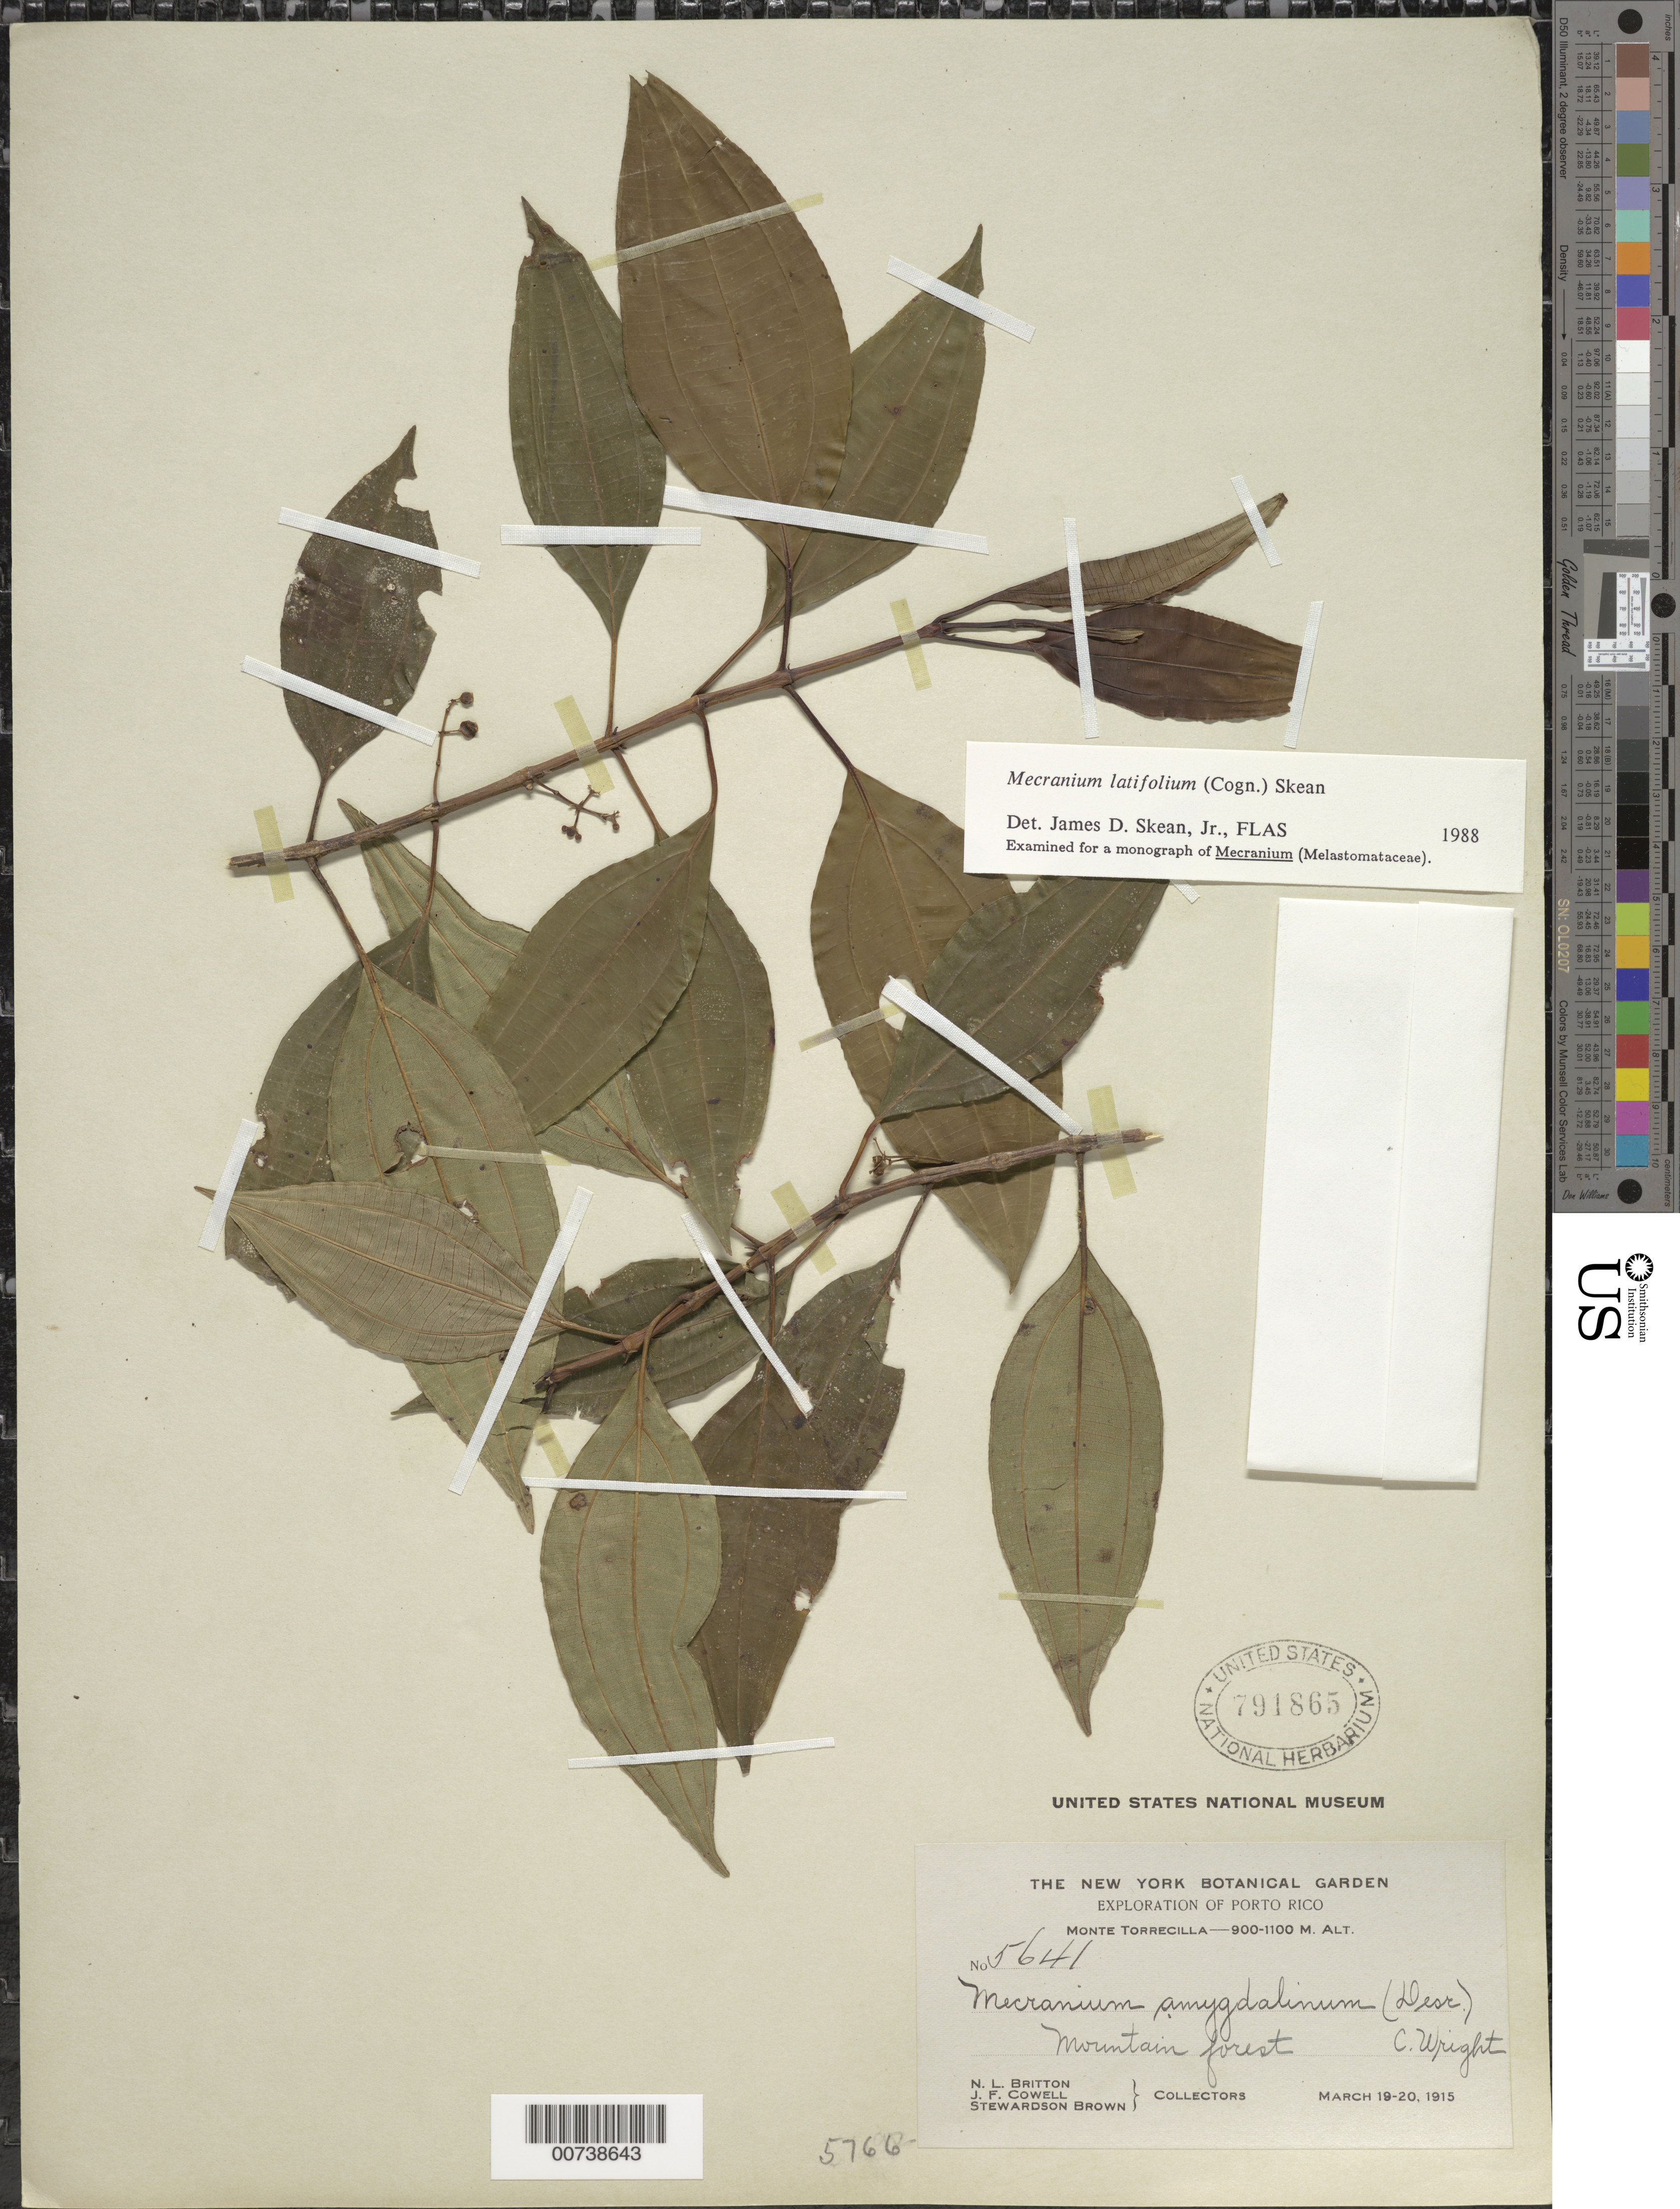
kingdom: Plantae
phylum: Tracheophyta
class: Magnoliopsida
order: Myrtales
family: Melastomataceae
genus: Mecranium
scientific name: Mecranium latifolium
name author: (Cogn.) Skean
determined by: Skean, J. D., Jr.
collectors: N. Britton, J. F. Cowell & S. Brown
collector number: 5641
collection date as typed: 19 Mar 1915 to 20 Mar 1915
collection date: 1915-03-19/1915-03-20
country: Puerto Rico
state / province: Barranquitas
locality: Monte Torrecilla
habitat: Mountain forest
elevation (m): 900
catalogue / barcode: US 791865